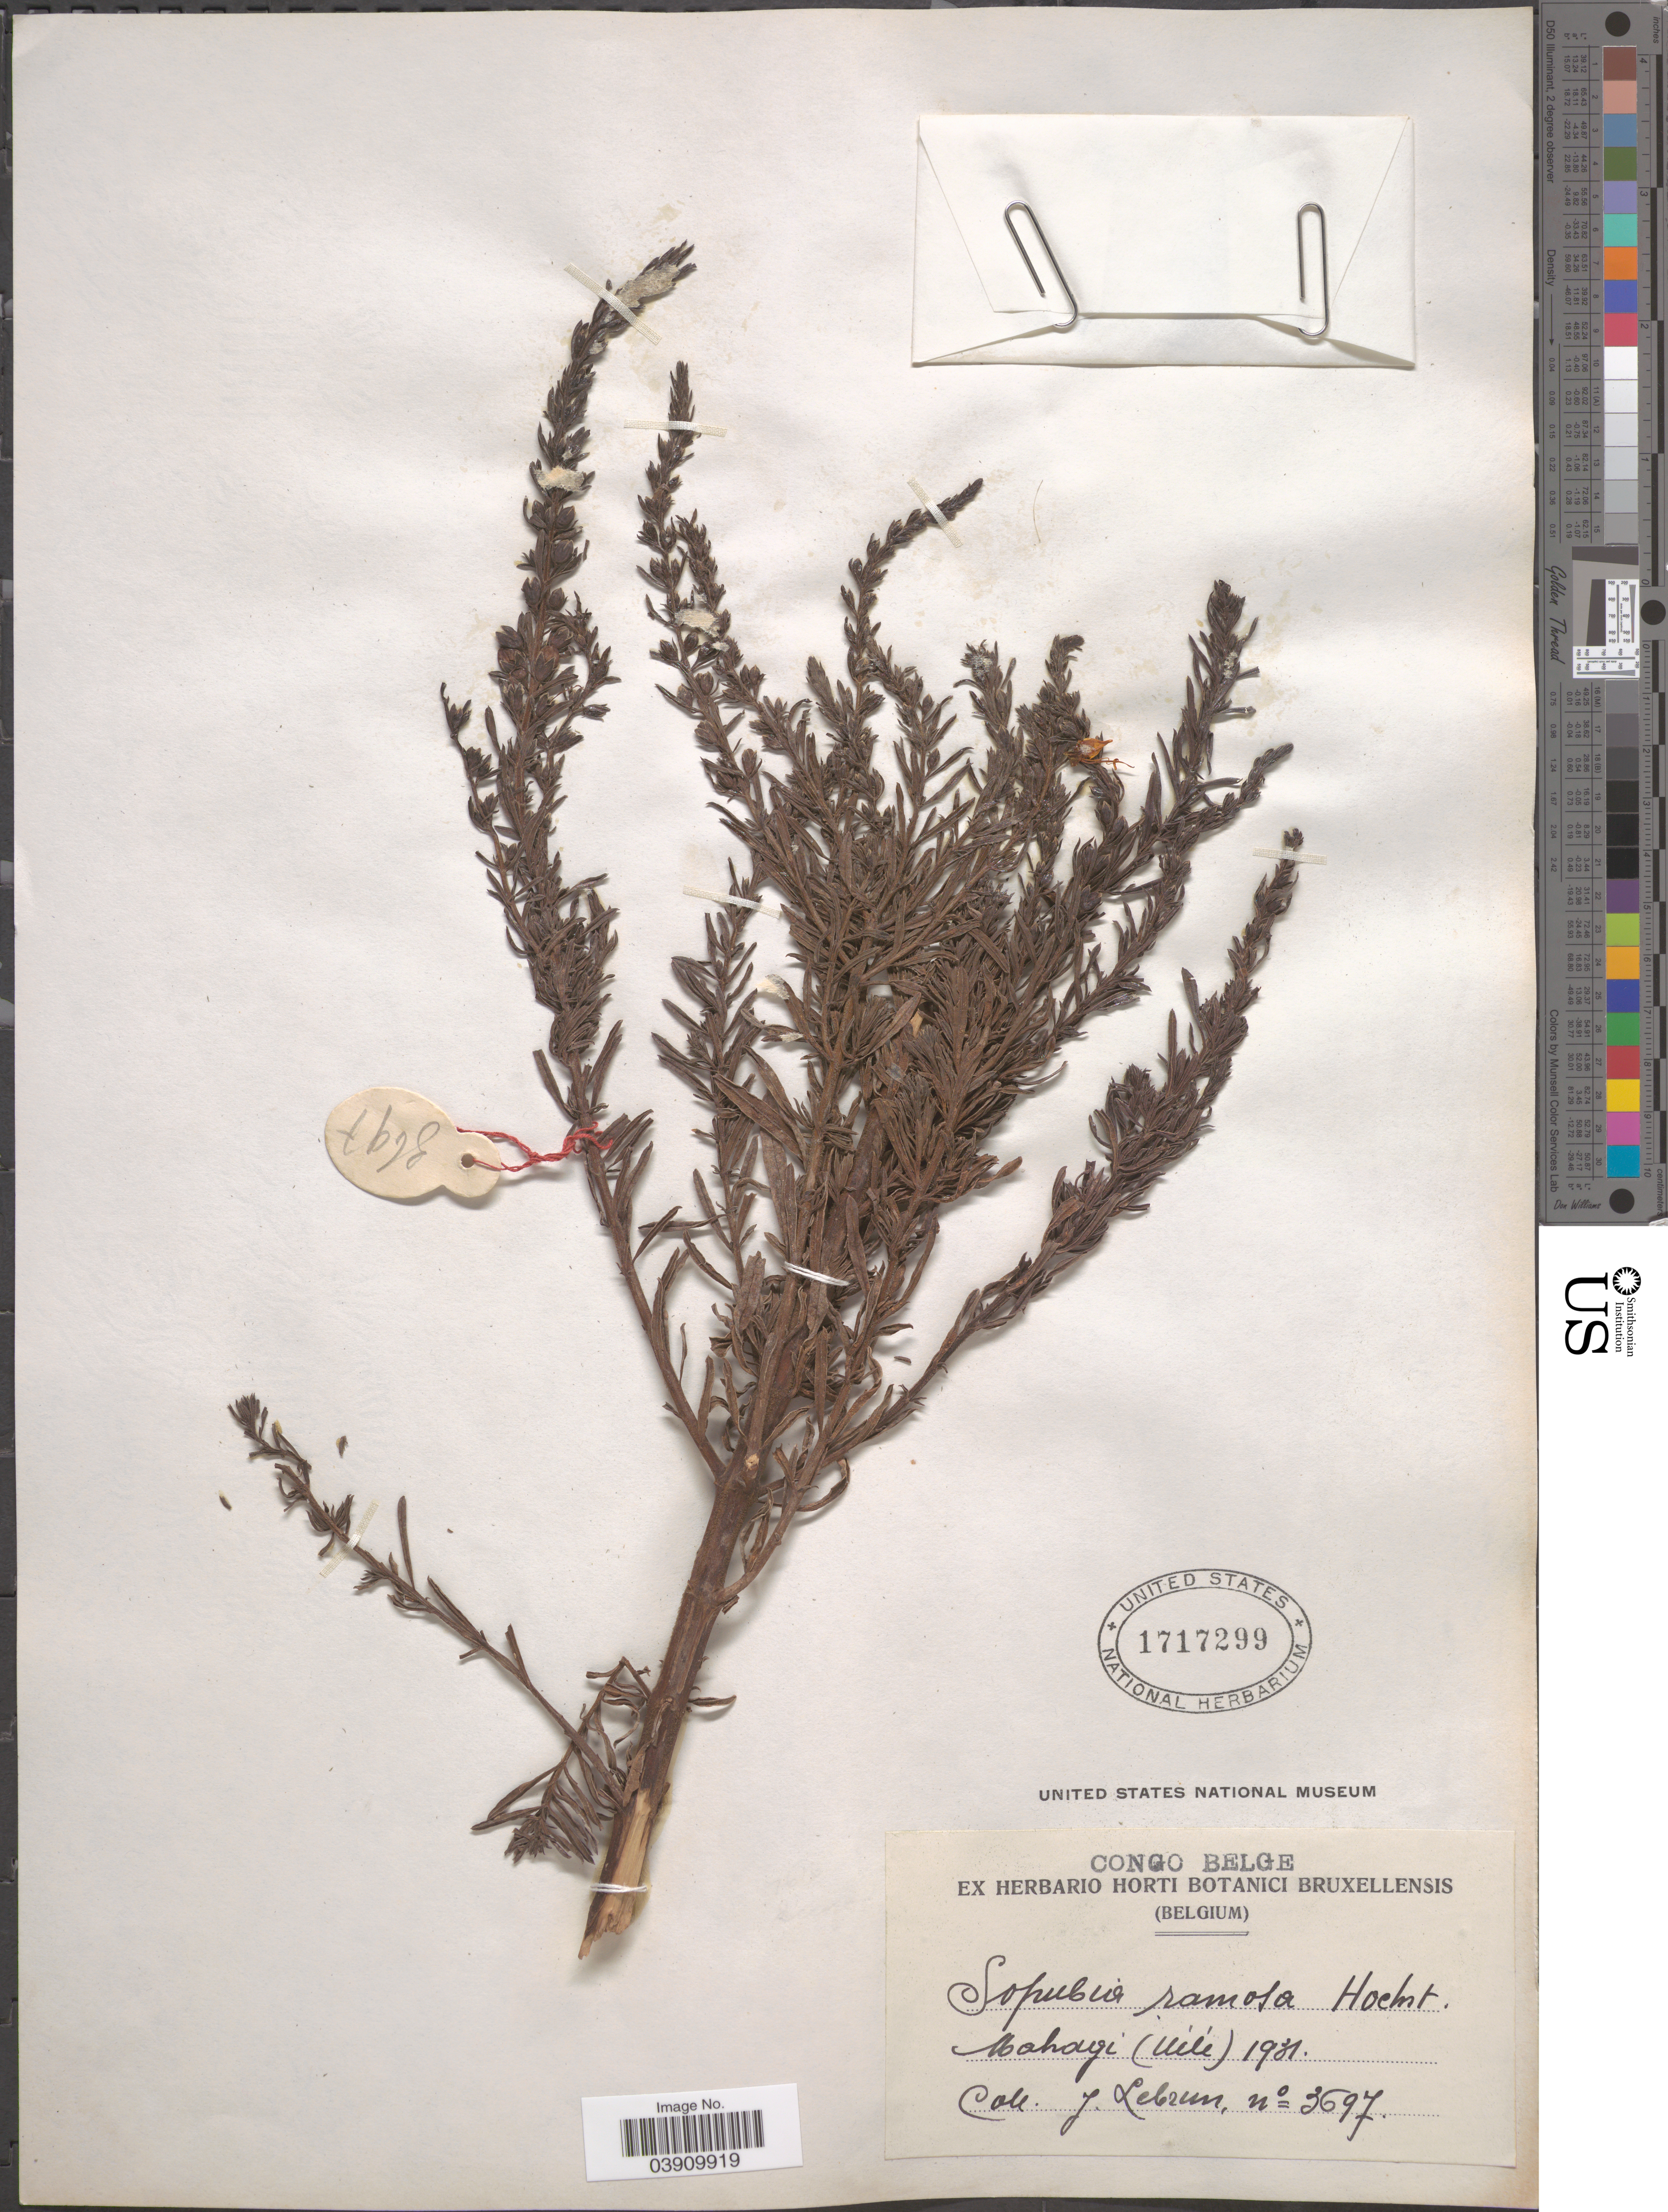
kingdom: Plantae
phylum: Tracheophyta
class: Magnoliopsida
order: Lamiales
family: Orobanchaceae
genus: Sopubia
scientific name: Sopubia ramosa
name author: (Hochst.) Hochst.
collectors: J. A. Lebrun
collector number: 3697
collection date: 1931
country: Congo, Democratic Republic of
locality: Congo Belge. Mahagi (Uélé).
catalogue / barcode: US 1717299